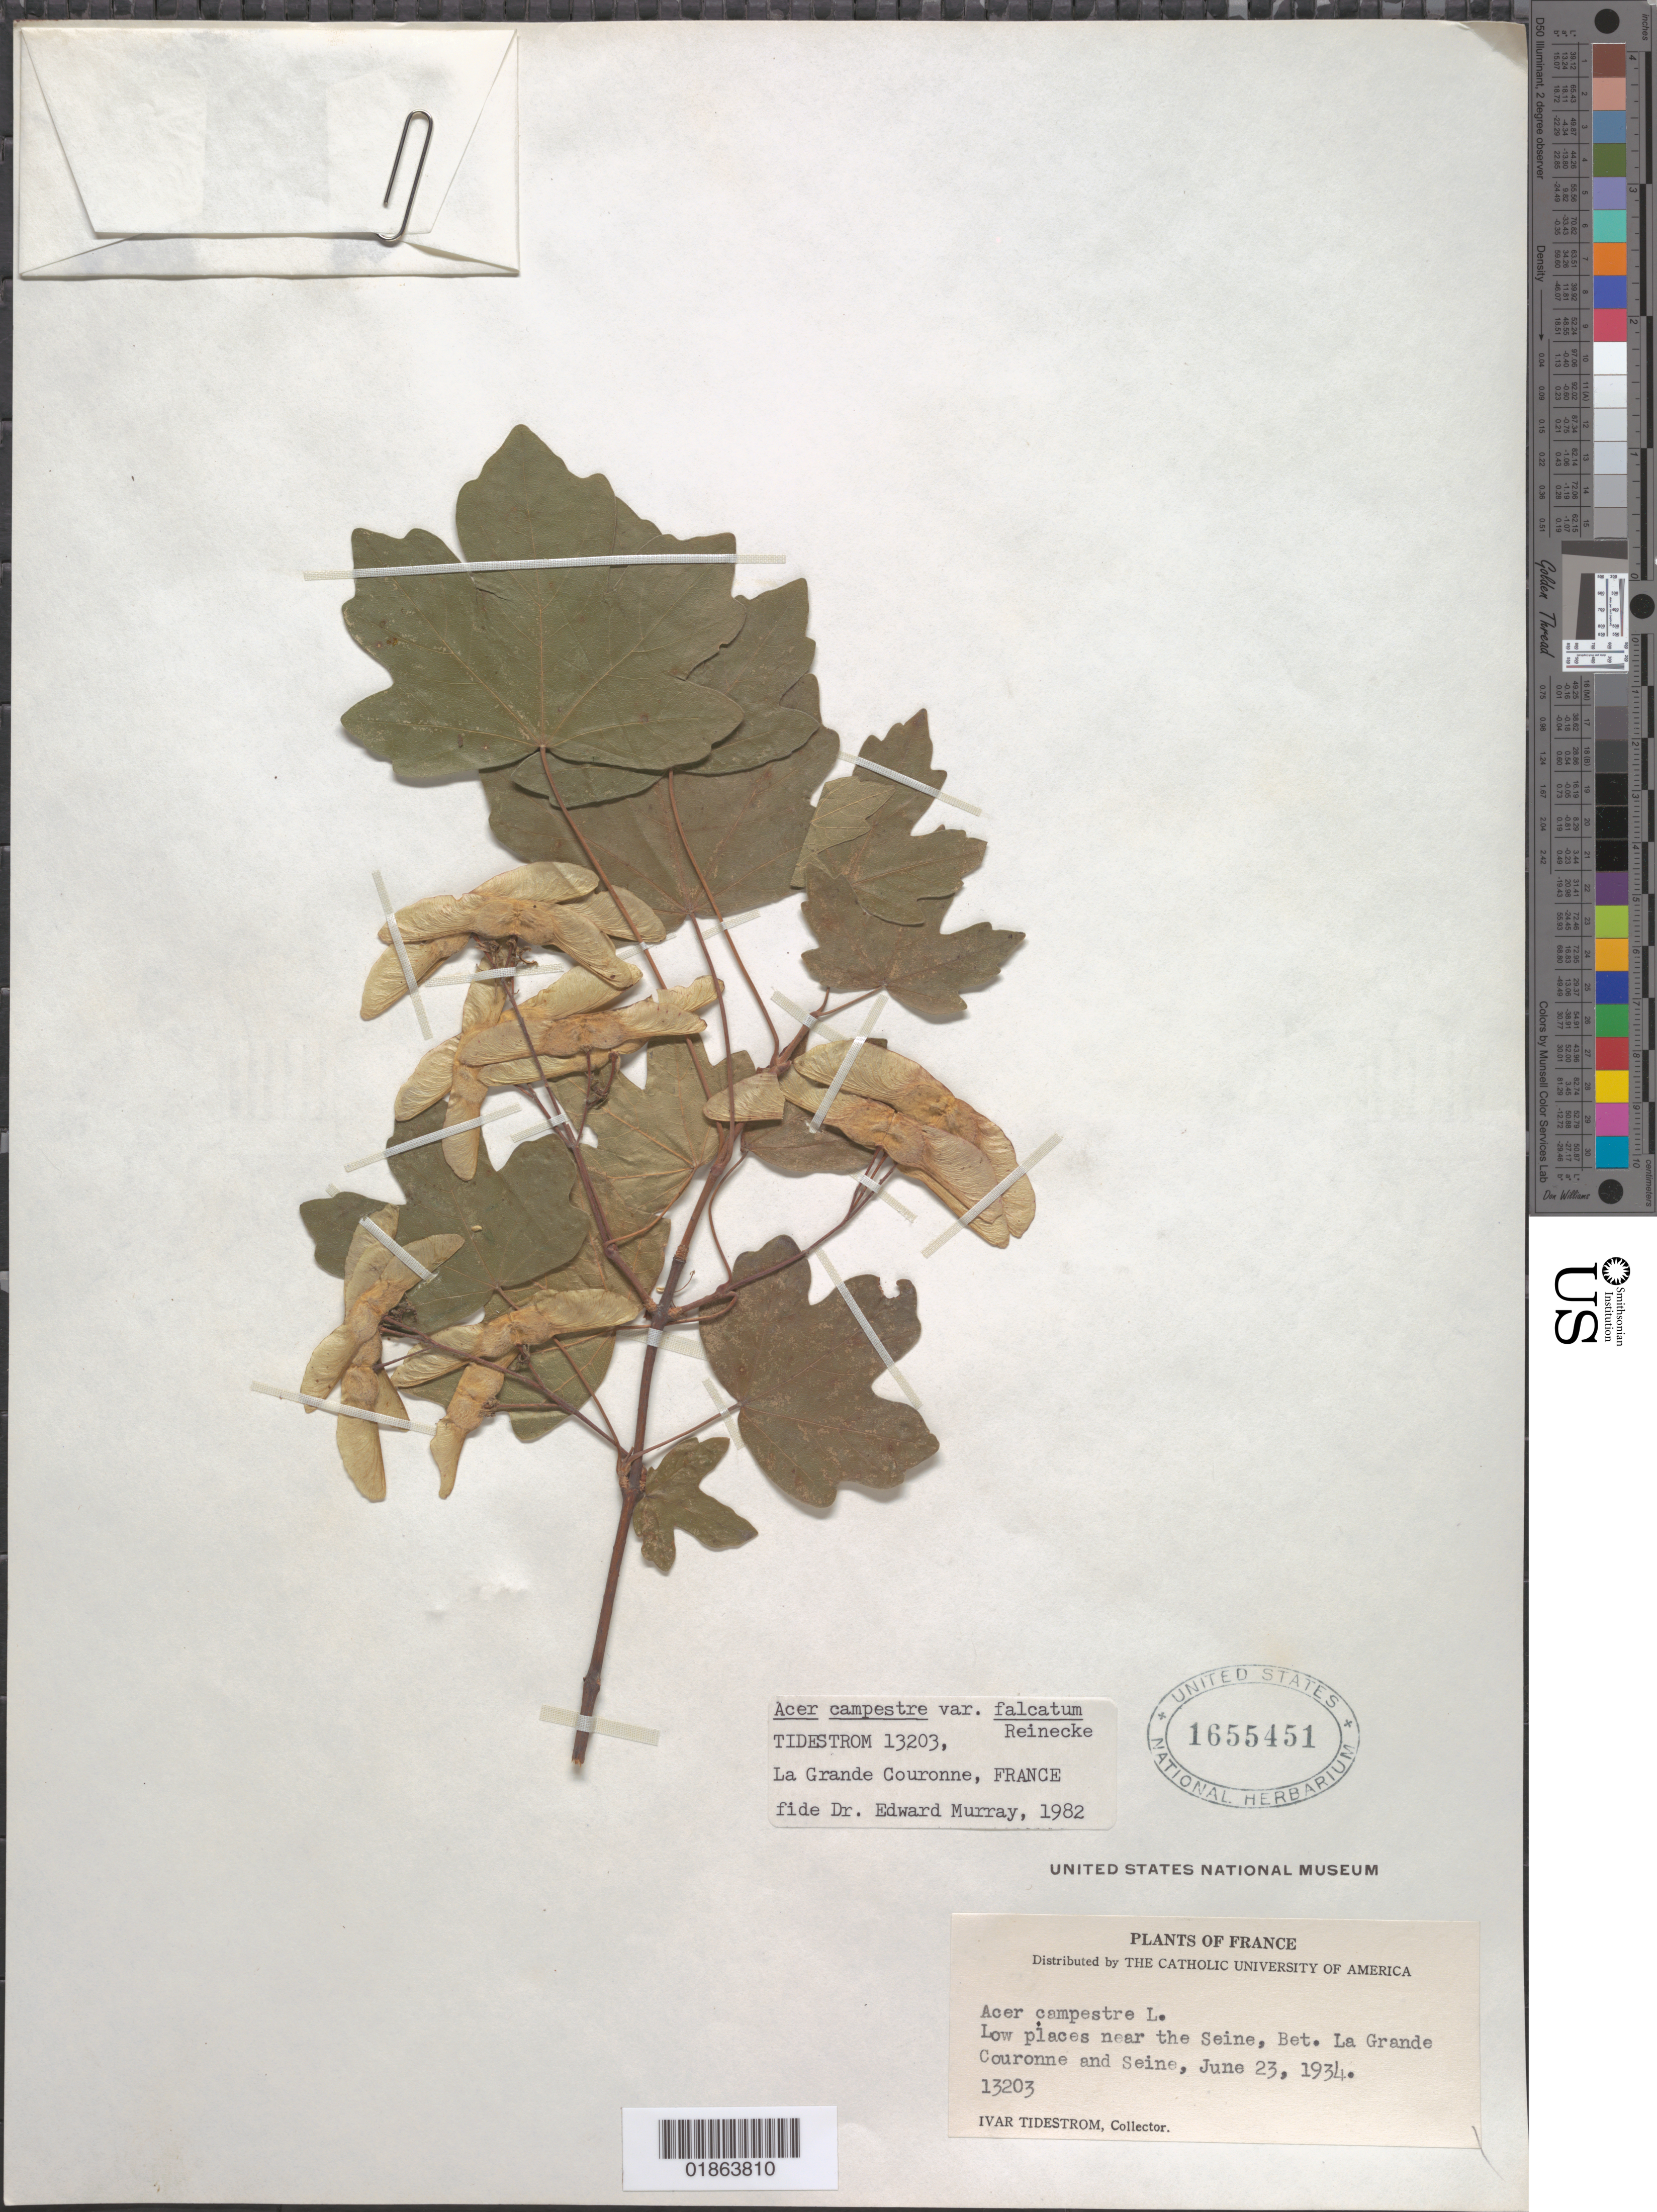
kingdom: Plantae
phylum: Tracheophyta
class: Magnoliopsida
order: Sapindales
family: Sapindaceae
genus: Acer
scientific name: Acer campestre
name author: L.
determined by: Murray, Edward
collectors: I. F. Tidestrom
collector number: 13203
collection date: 1934-06-23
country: France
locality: Between La Grande Couronne and Seine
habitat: Low places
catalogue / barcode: US 1655451